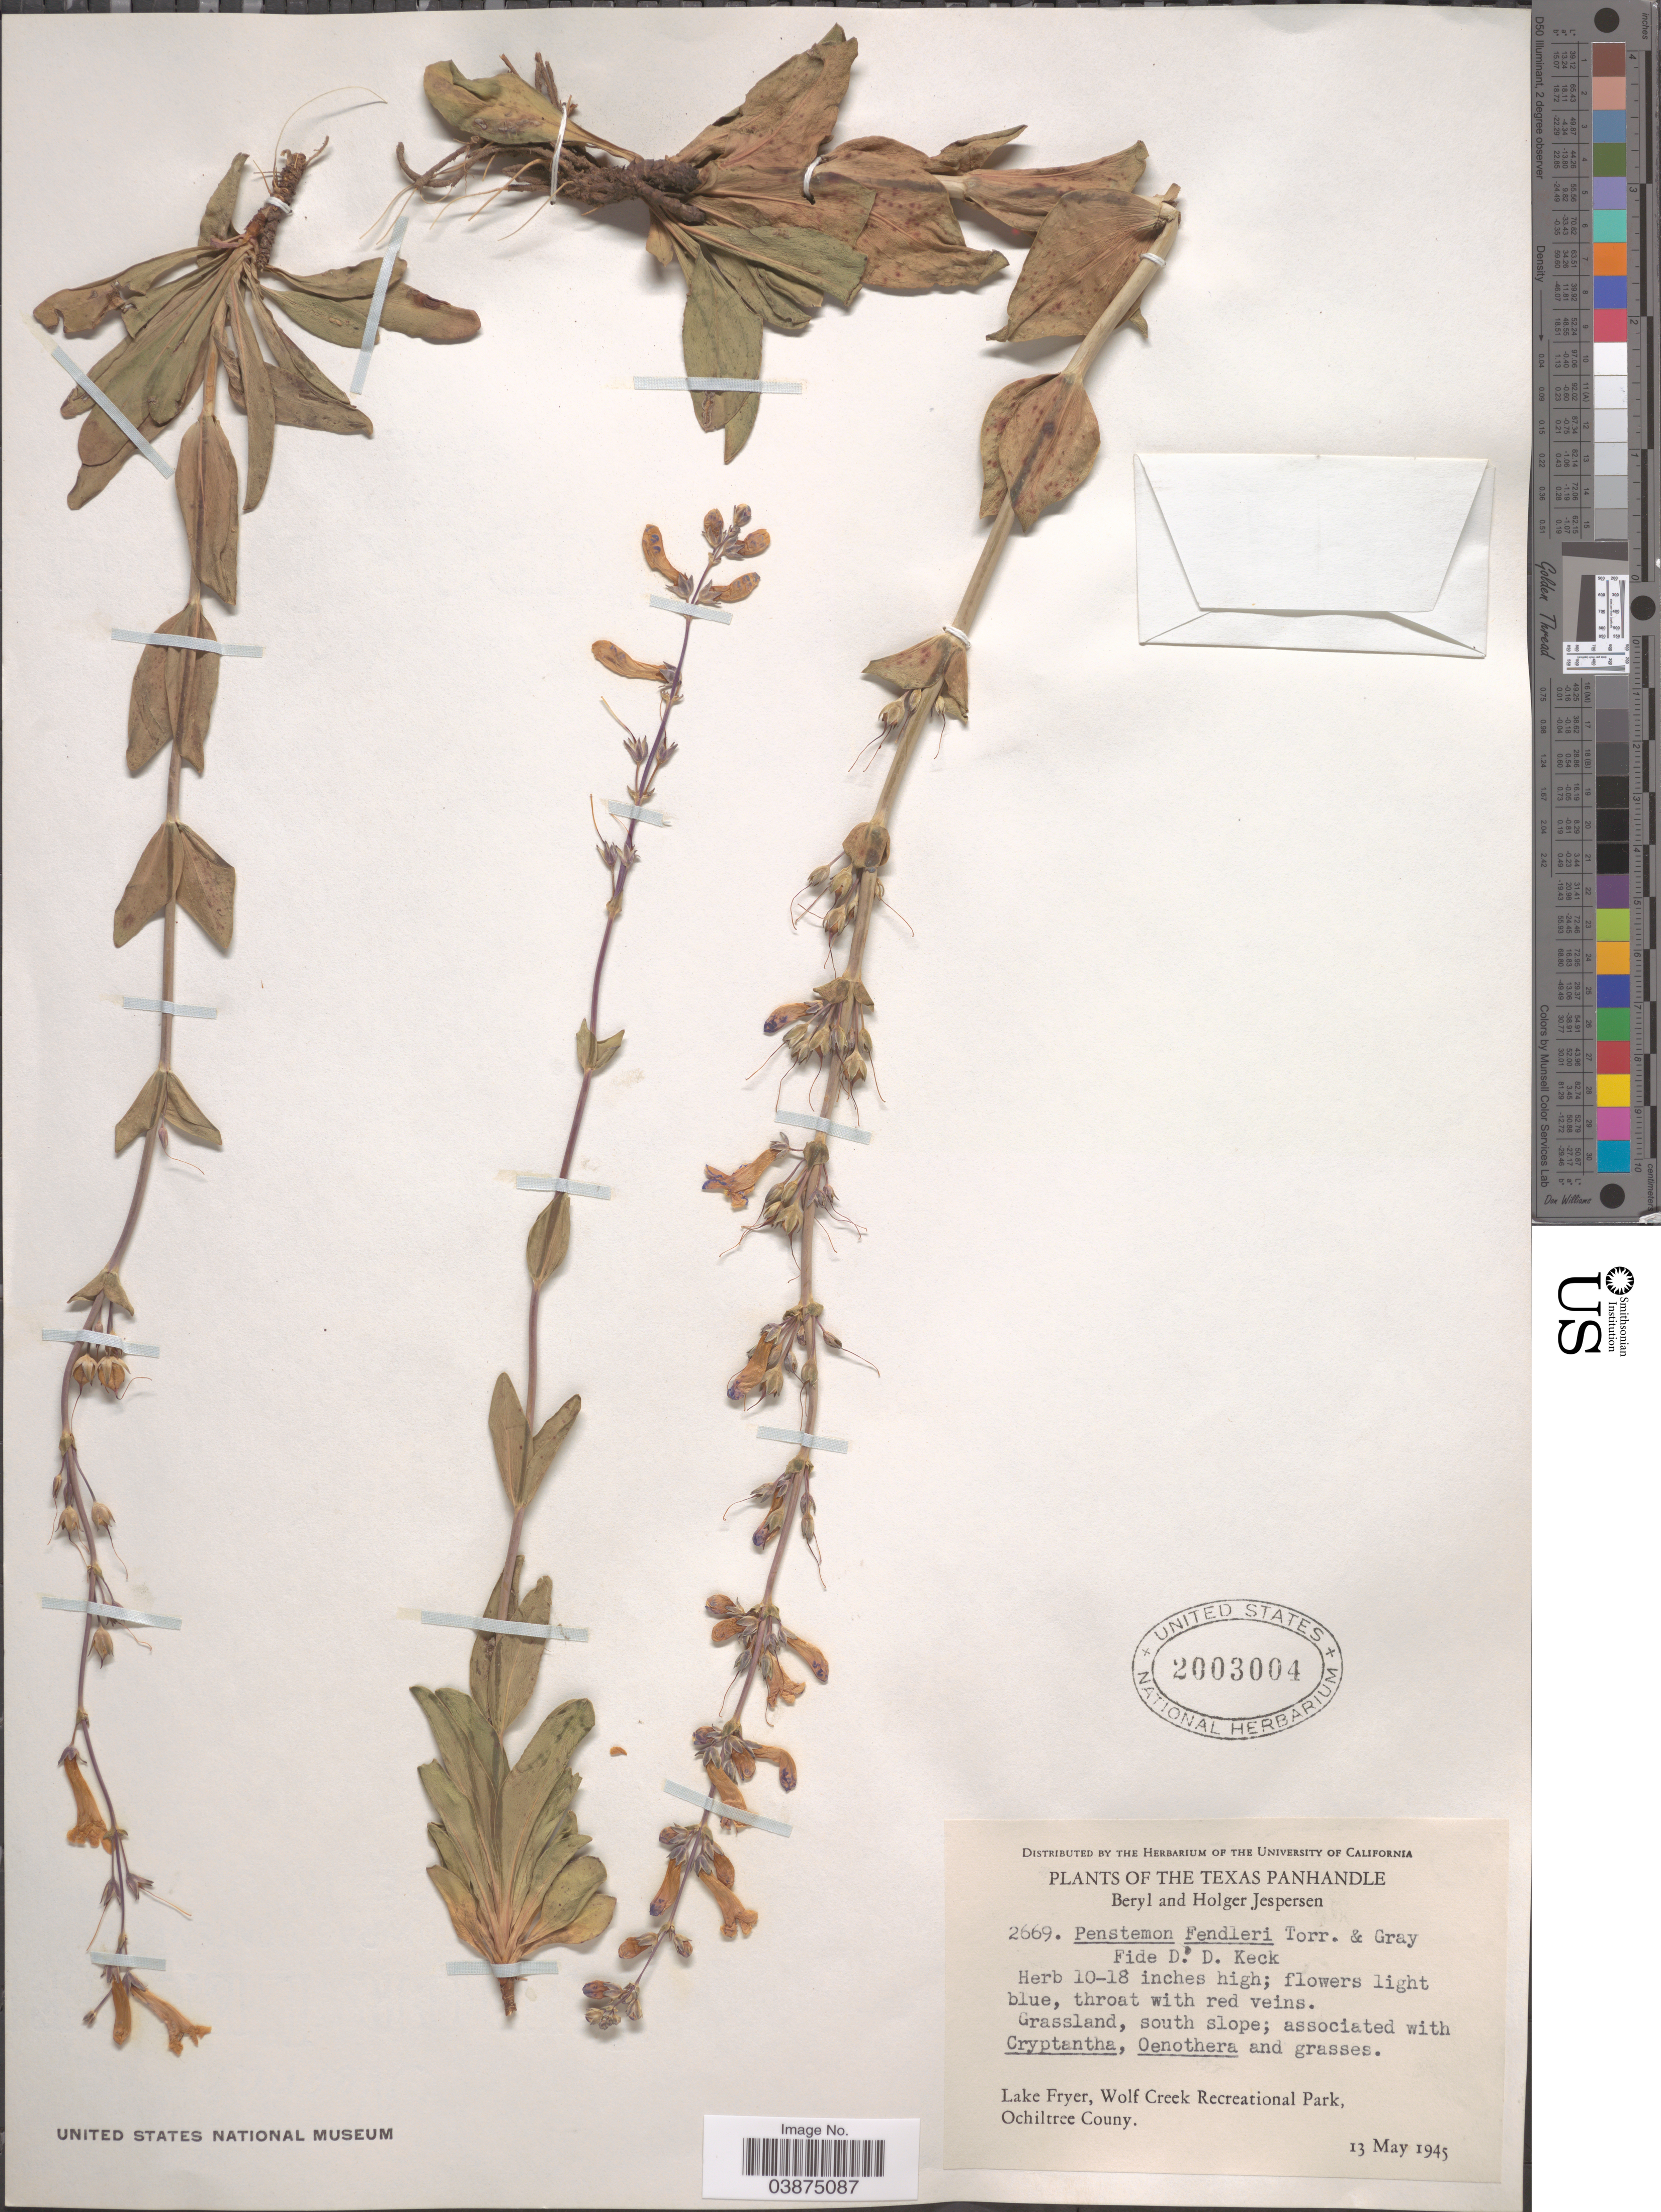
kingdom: Plantae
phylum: Tracheophyta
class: Magnoliopsida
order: Lamiales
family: Plantaginaceae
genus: Penstemon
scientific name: Penstemon fendleri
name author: Torr. & A. Gray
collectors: B. Jespersen & H. Jespersen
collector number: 2669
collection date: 1945-05-13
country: United States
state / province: Texas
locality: The Texas Panhandle. South slope. Lake Fryer, Wolf Creek Recreational Park, Ochiltree Couny.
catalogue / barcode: US 2003004